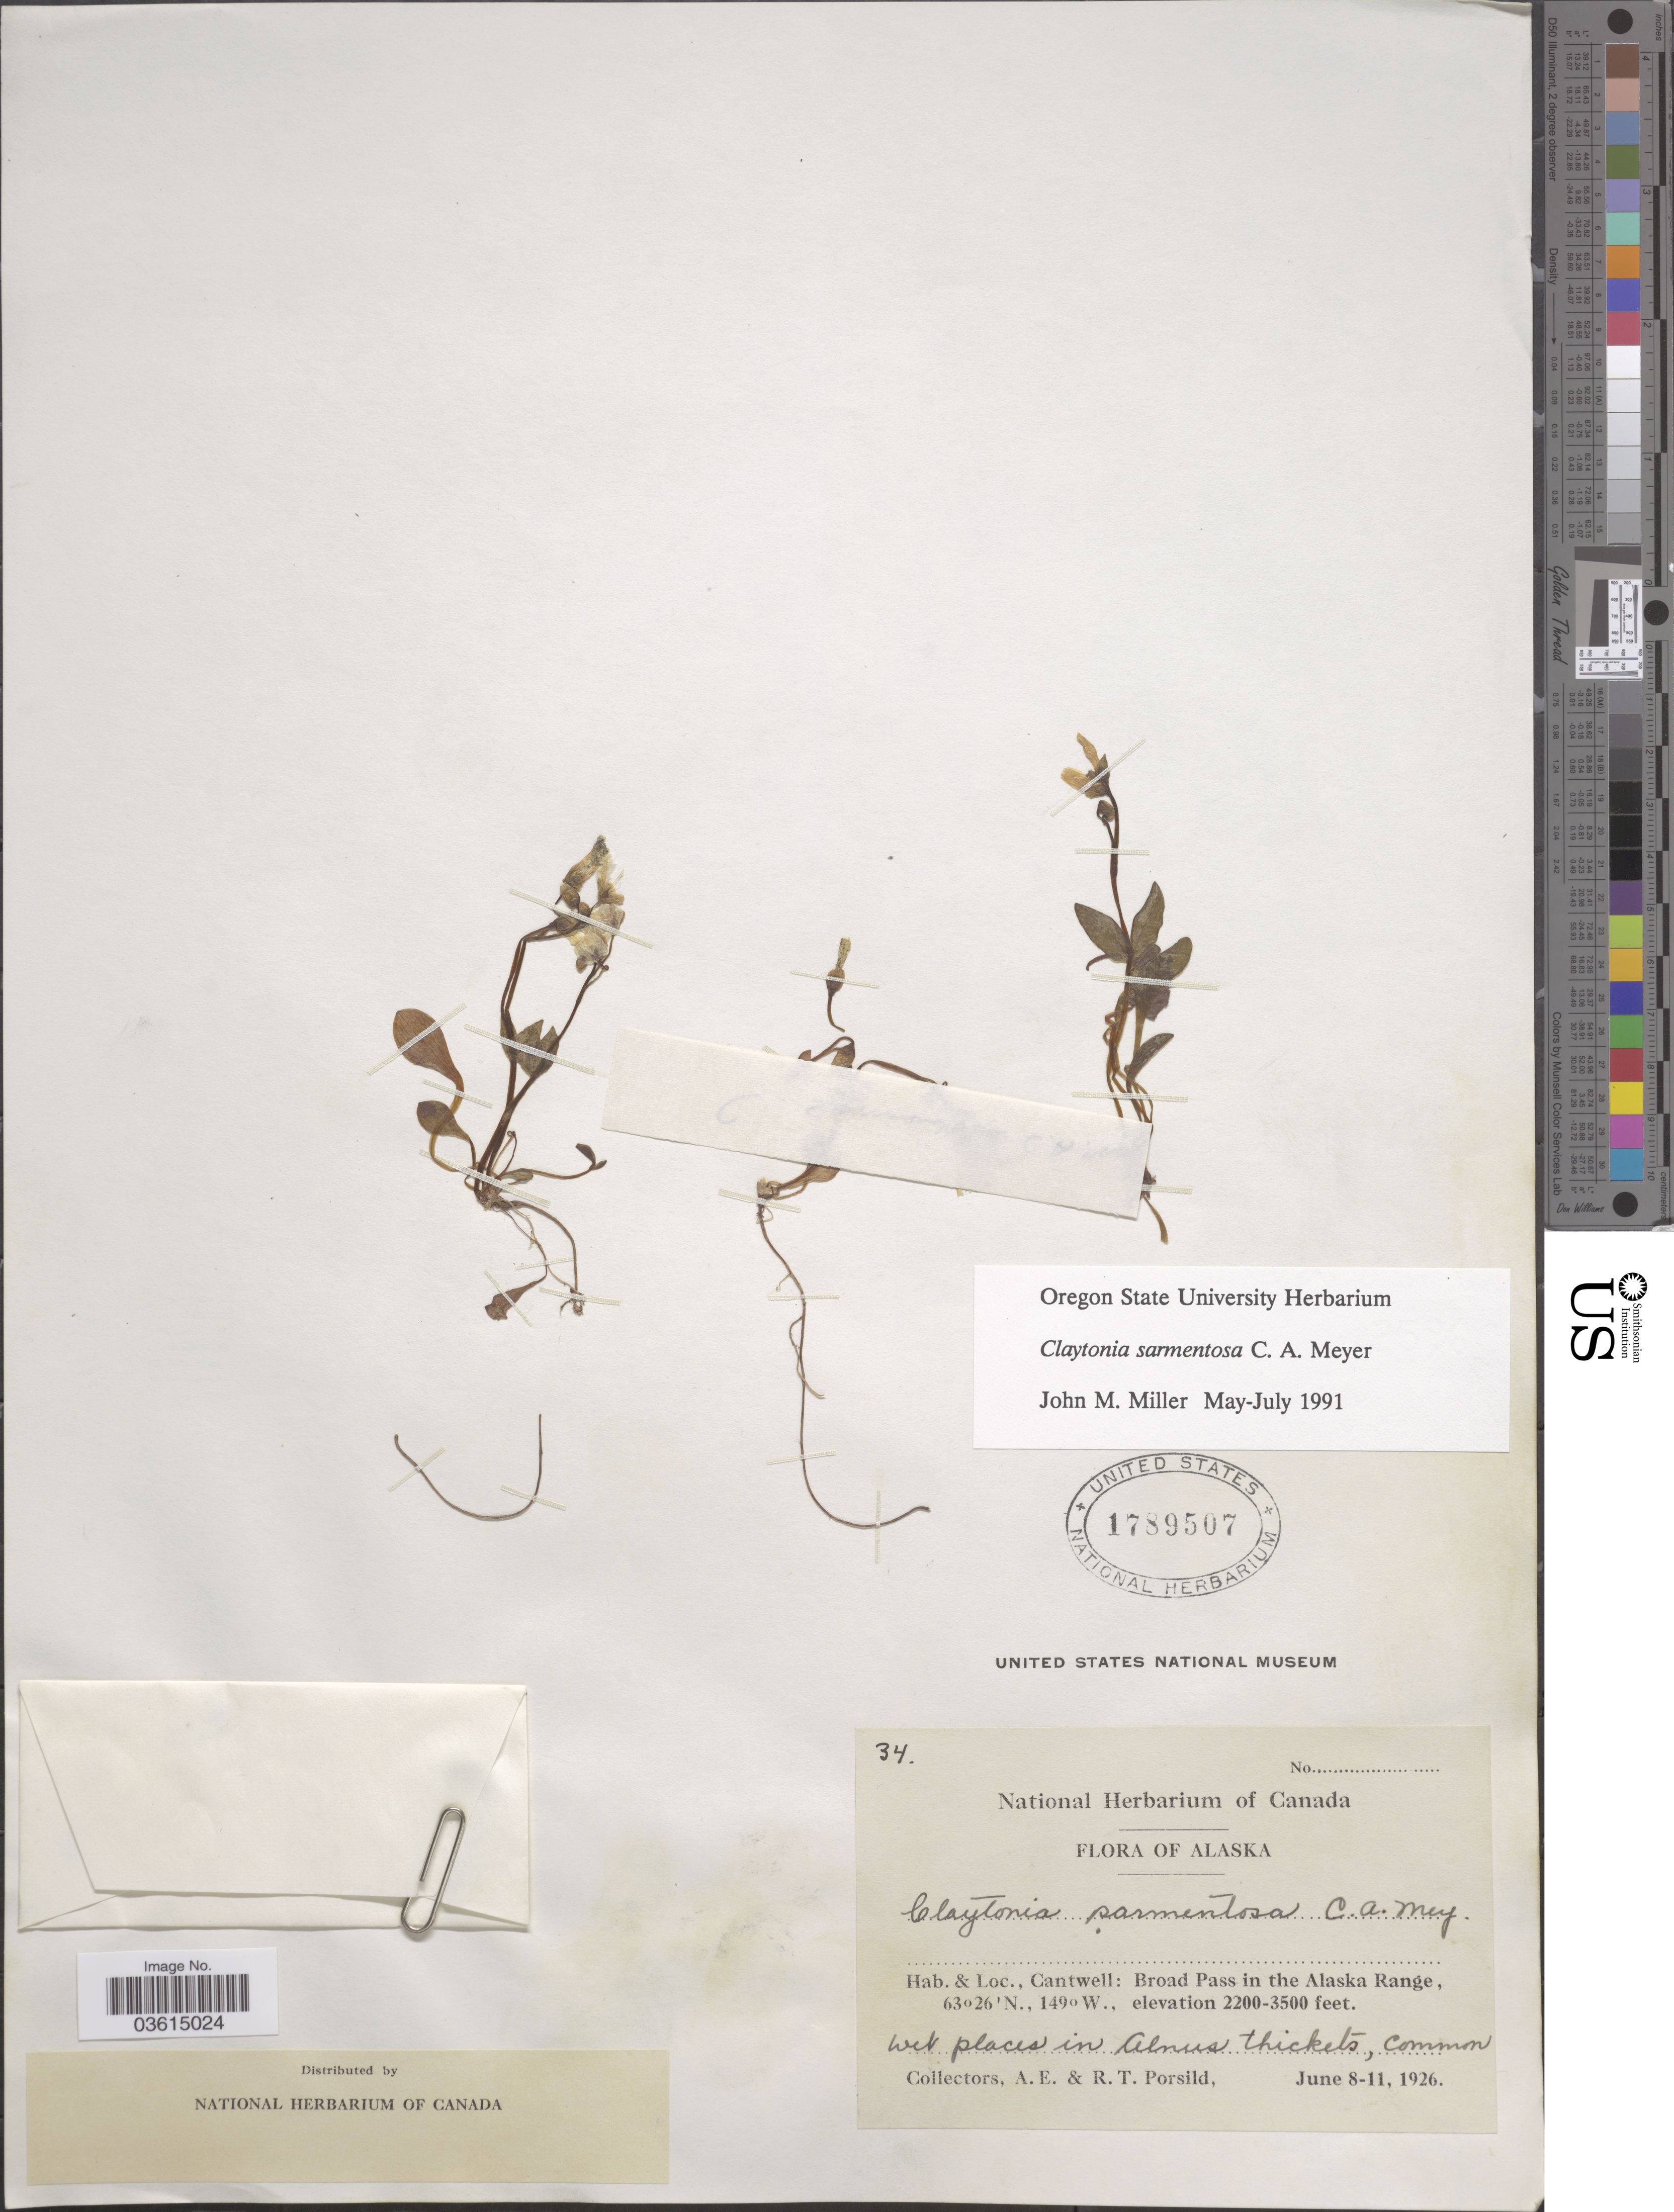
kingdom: Plantae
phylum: Tracheophyta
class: Magnoliopsida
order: Caryophyllales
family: Montiaceae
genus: Claytonia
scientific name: Claytonia sarmentosa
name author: C.A. Mey.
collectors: A. E. Porsild & R. T. Porsild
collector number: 34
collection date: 1926-06-08/1926-06-11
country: United States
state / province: Alaska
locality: Cantwell: Broad Pass in the Alaska Range.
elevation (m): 671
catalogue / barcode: US 1789507